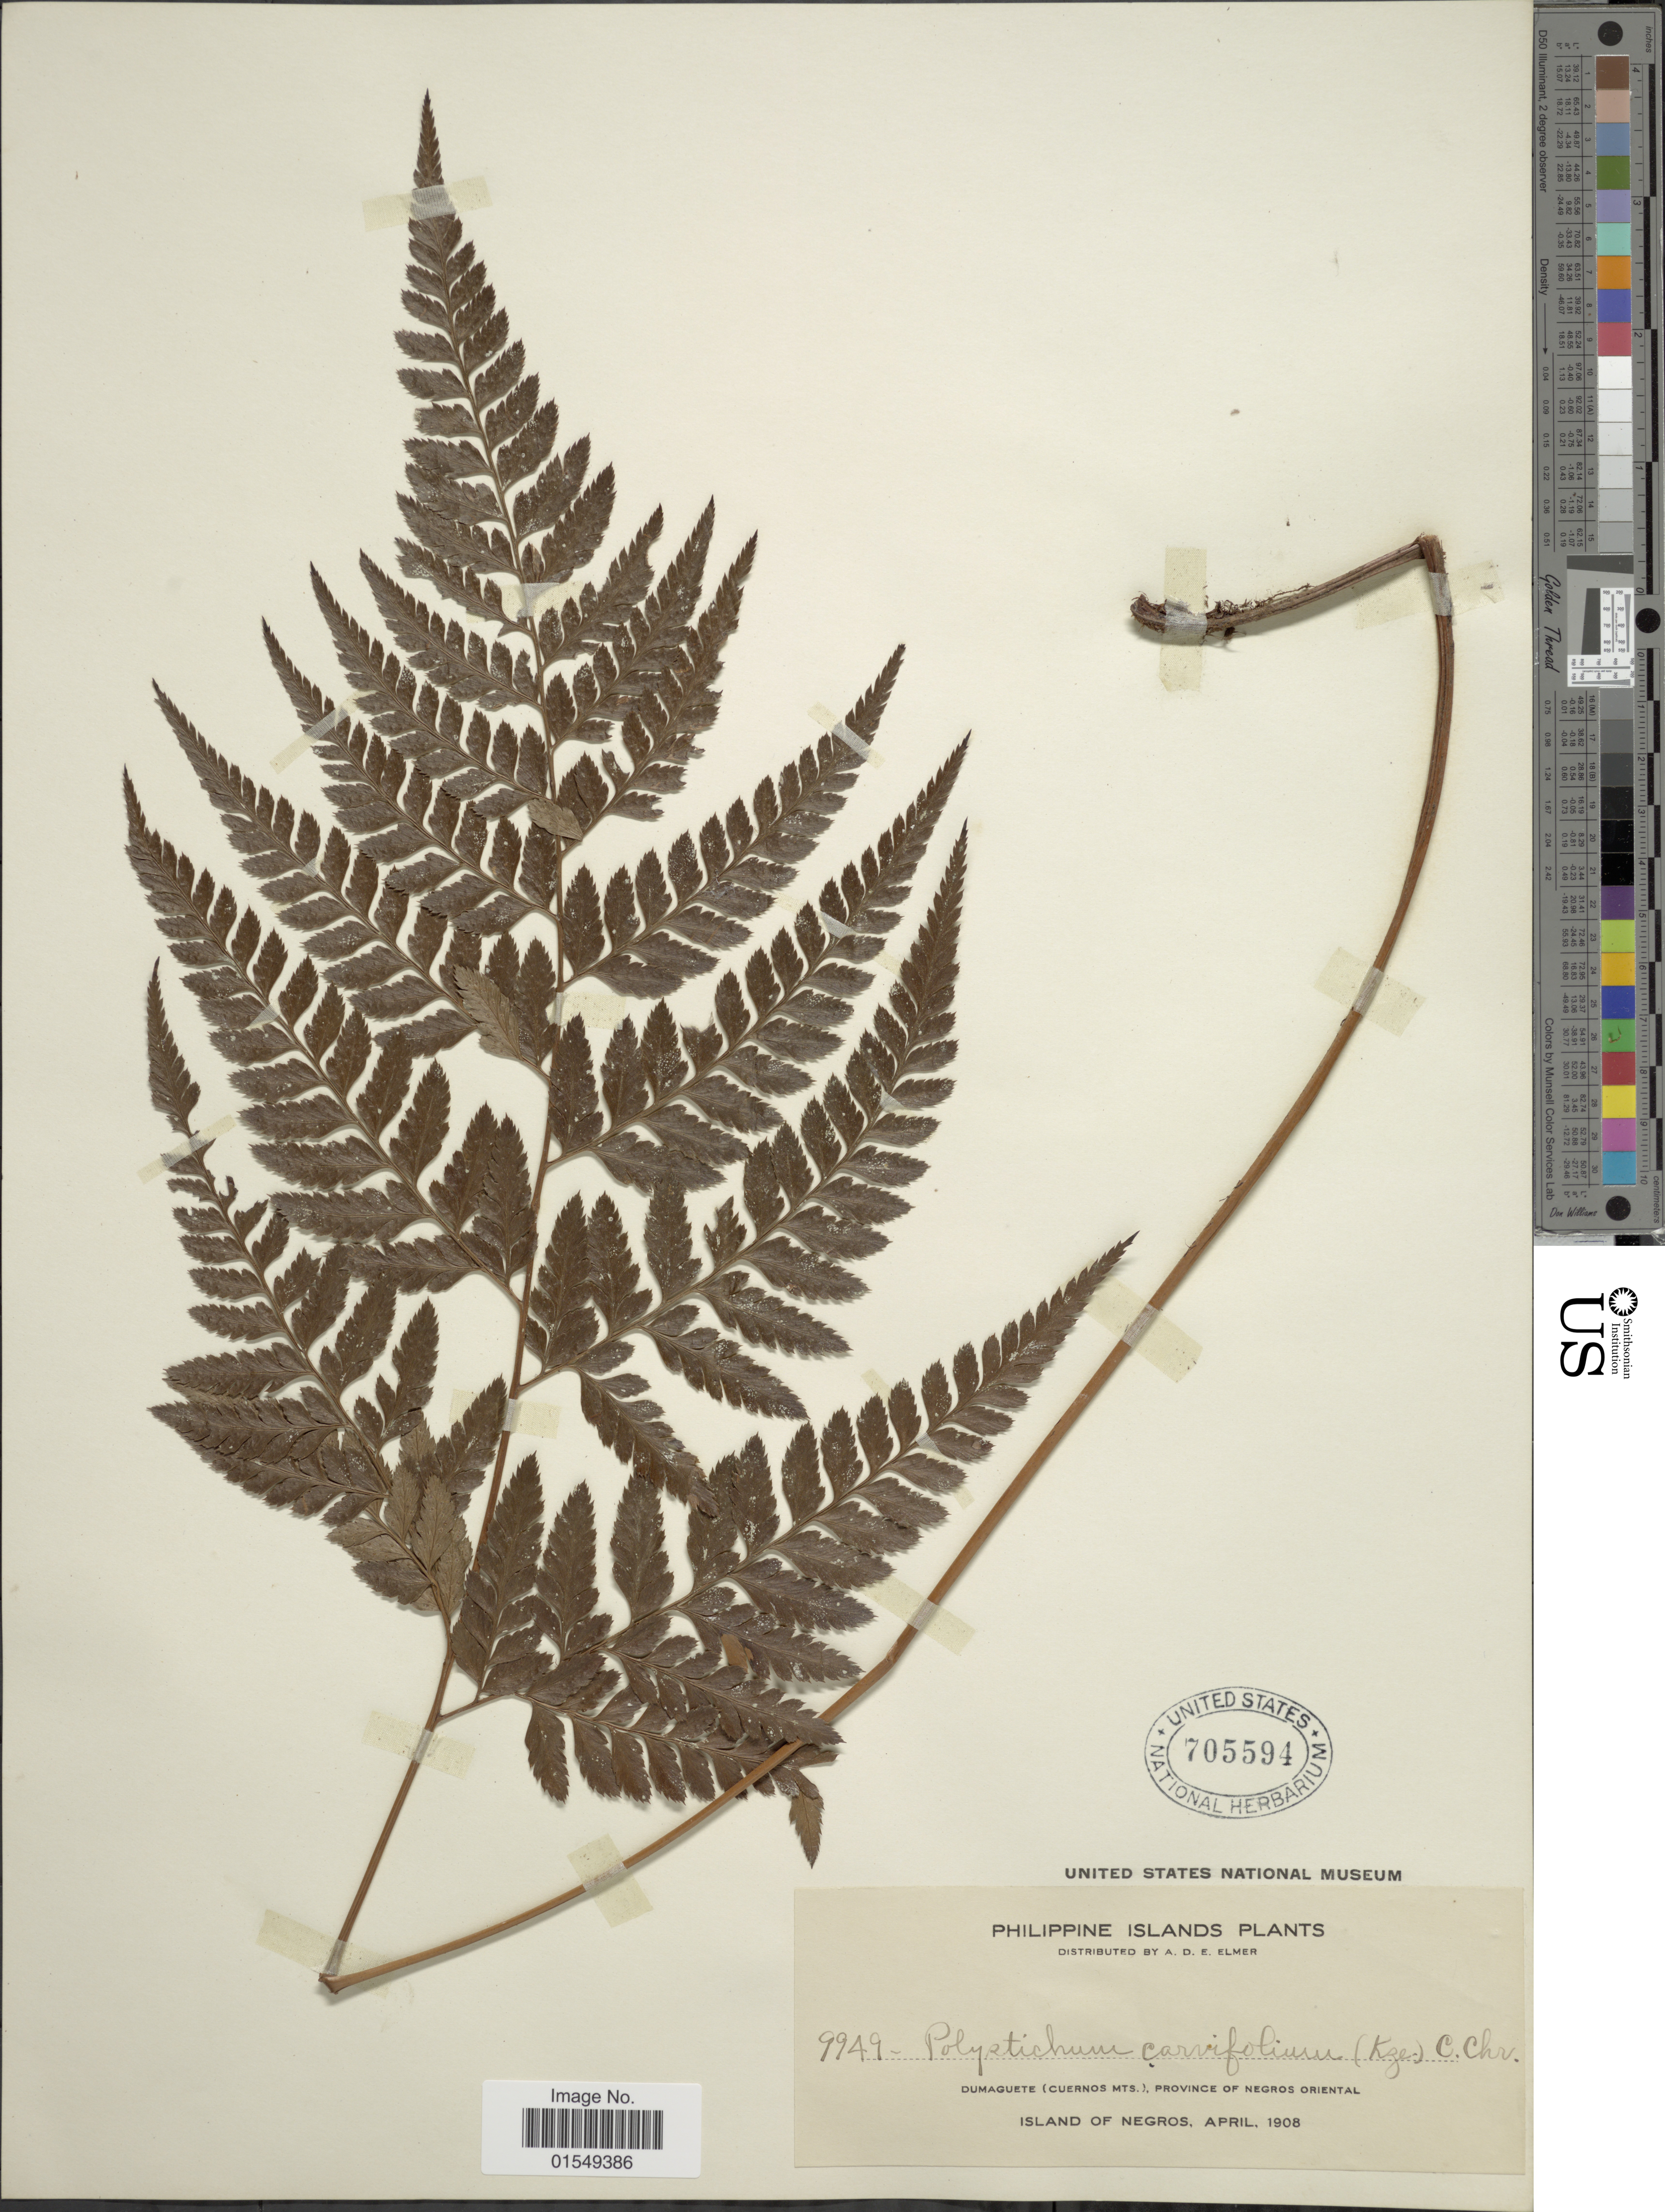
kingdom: Plantae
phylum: Tracheophyta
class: Polypodiopsida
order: Polypodiales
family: Dryopteridaceae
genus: Arachniodes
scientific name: Arachniodes carvifolia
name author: (Kunze) Ching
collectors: A. D. E. Elmer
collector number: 9949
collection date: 1908-04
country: Philippines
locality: Philippine Islands, Dumaguette (Cuernos Mts.), province of Negros Oriental, Island of Negros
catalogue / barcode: US 705594